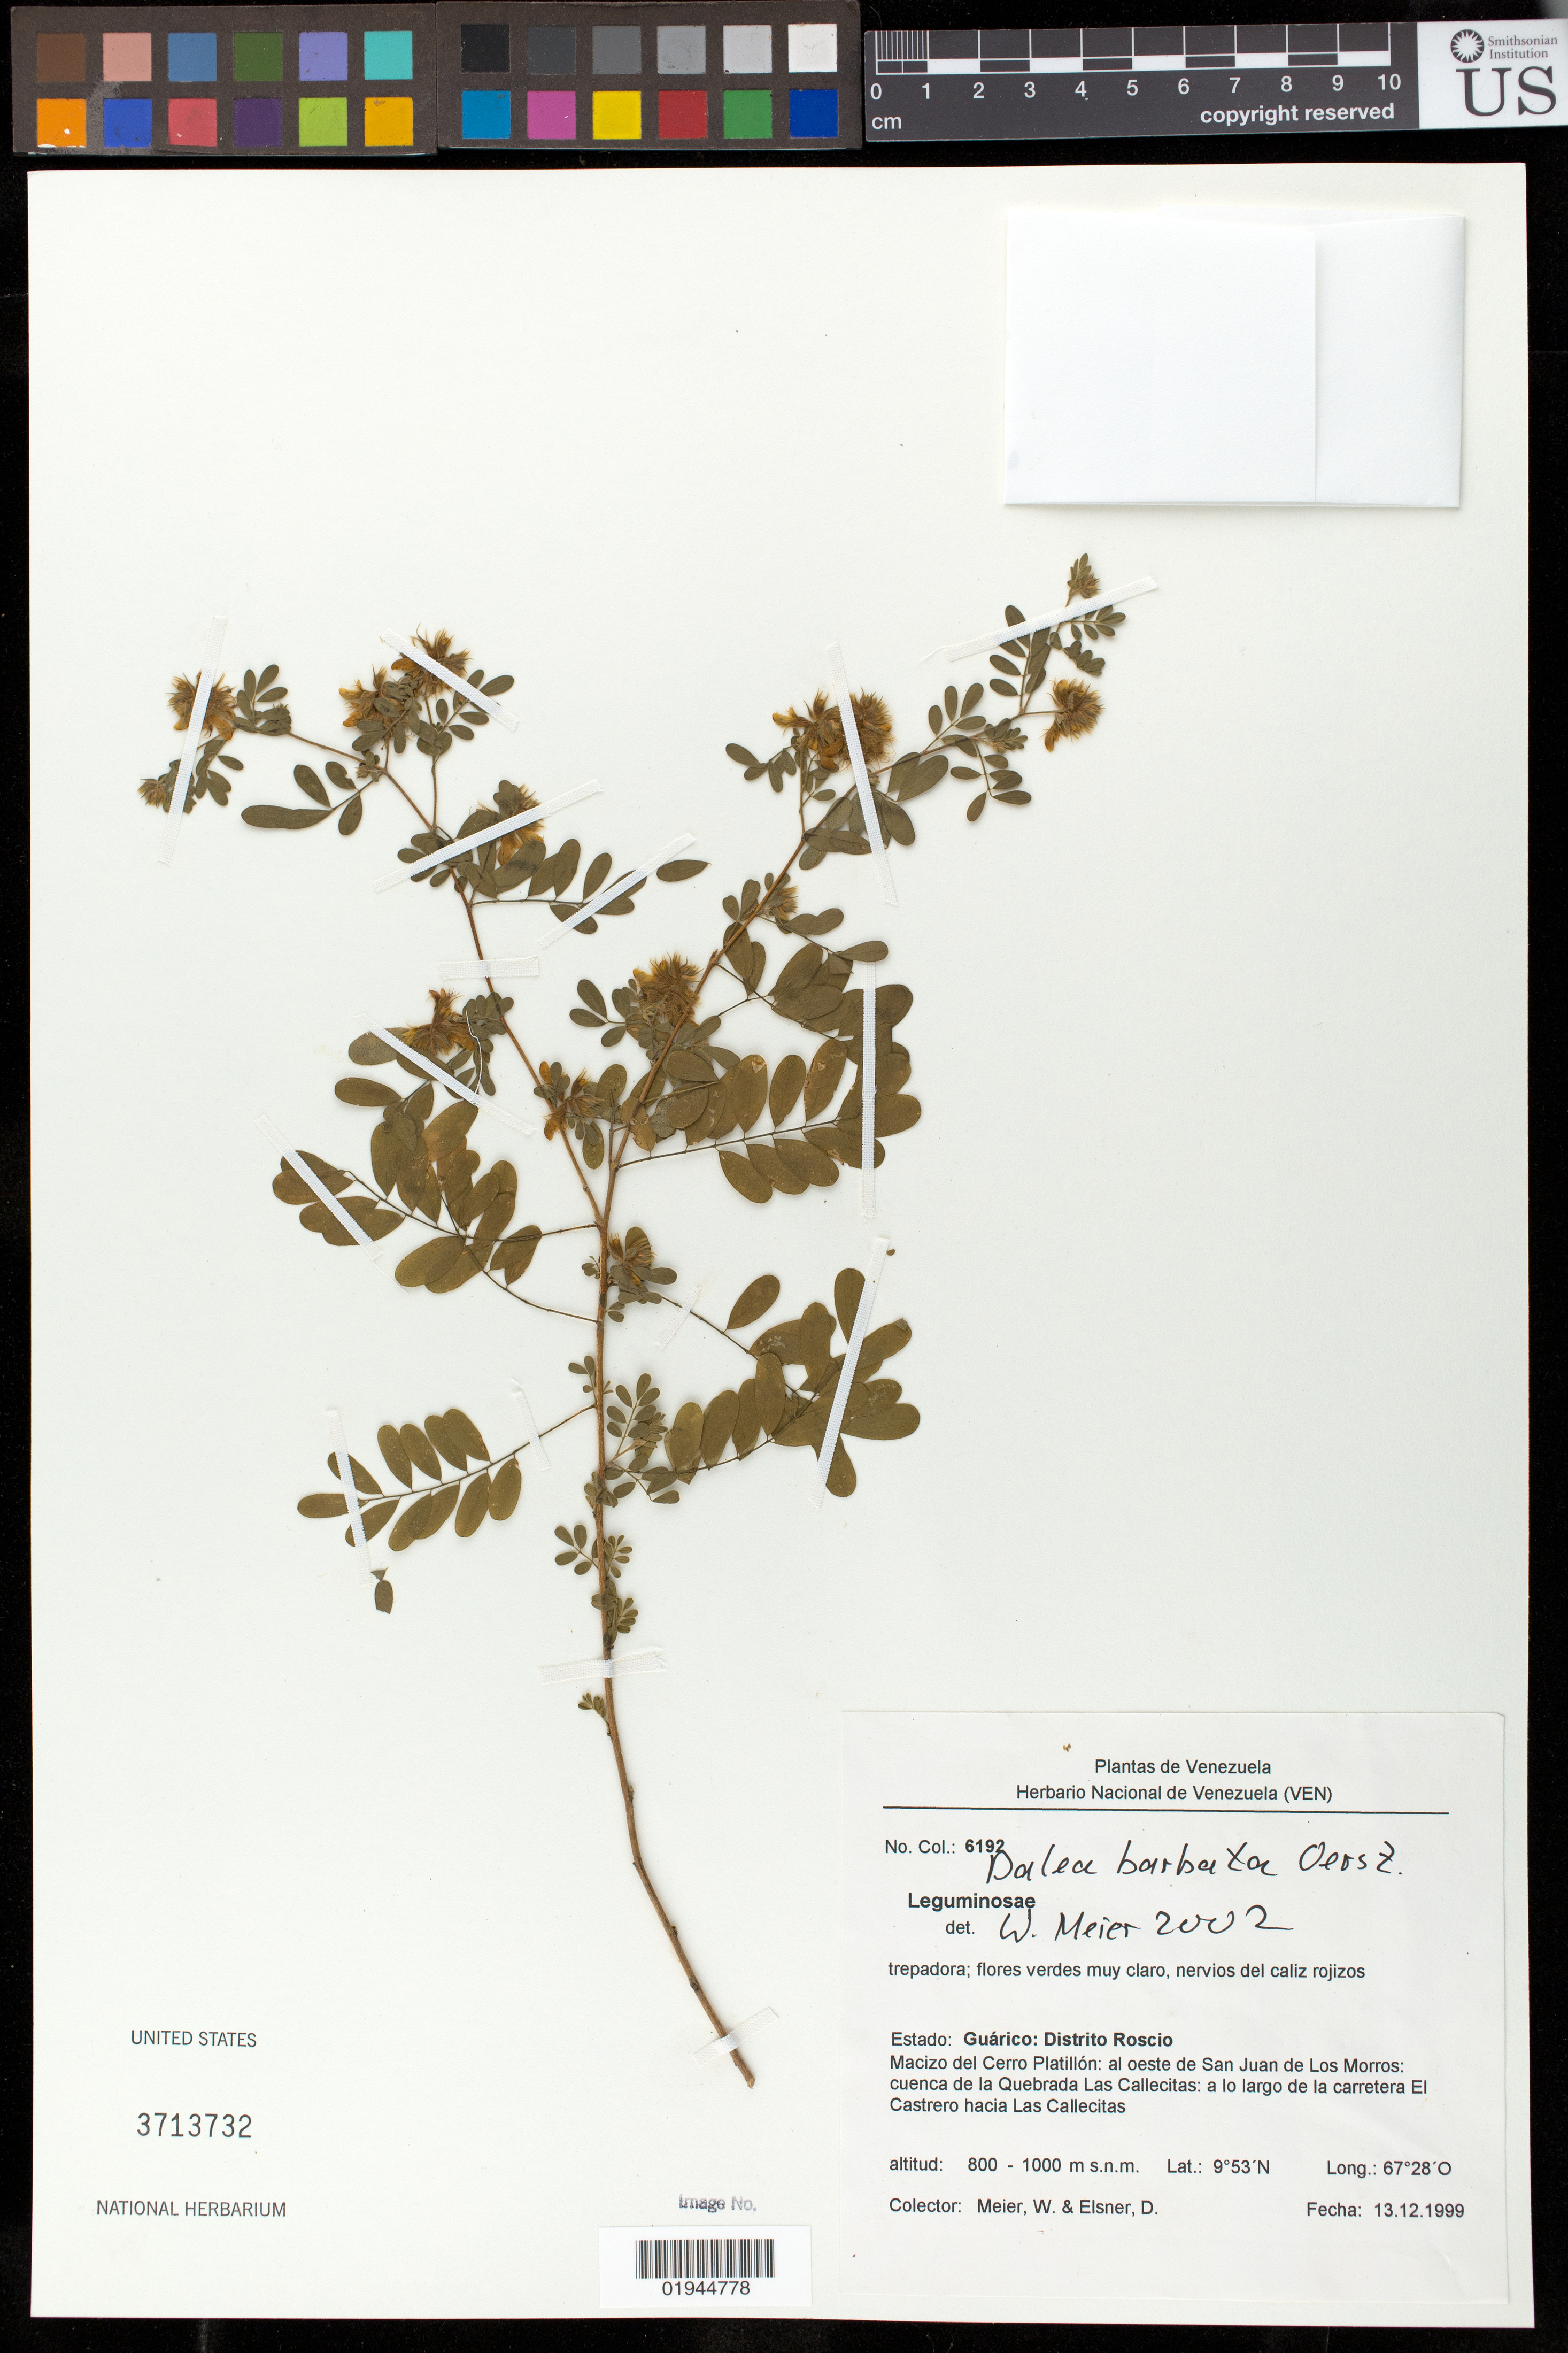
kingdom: Plantae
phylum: Tracheophyta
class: Magnoliopsida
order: Fabales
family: Fabaceae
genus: Dalea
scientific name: Dalea barbata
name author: Oerst.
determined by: Meier, Winfried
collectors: W. Meier & D. Elsner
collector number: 6192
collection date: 1999-12-13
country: Venezuela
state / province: Guárico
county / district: Juan Germán Roscio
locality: Macizo del Cerro Platillon, al oeste de San Juan de Los Morros, cuenca de la Quebrada Las Callecitas, a lo largo de la carretera El Castrero hacia Las Callecitas.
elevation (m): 800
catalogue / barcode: US 3713732